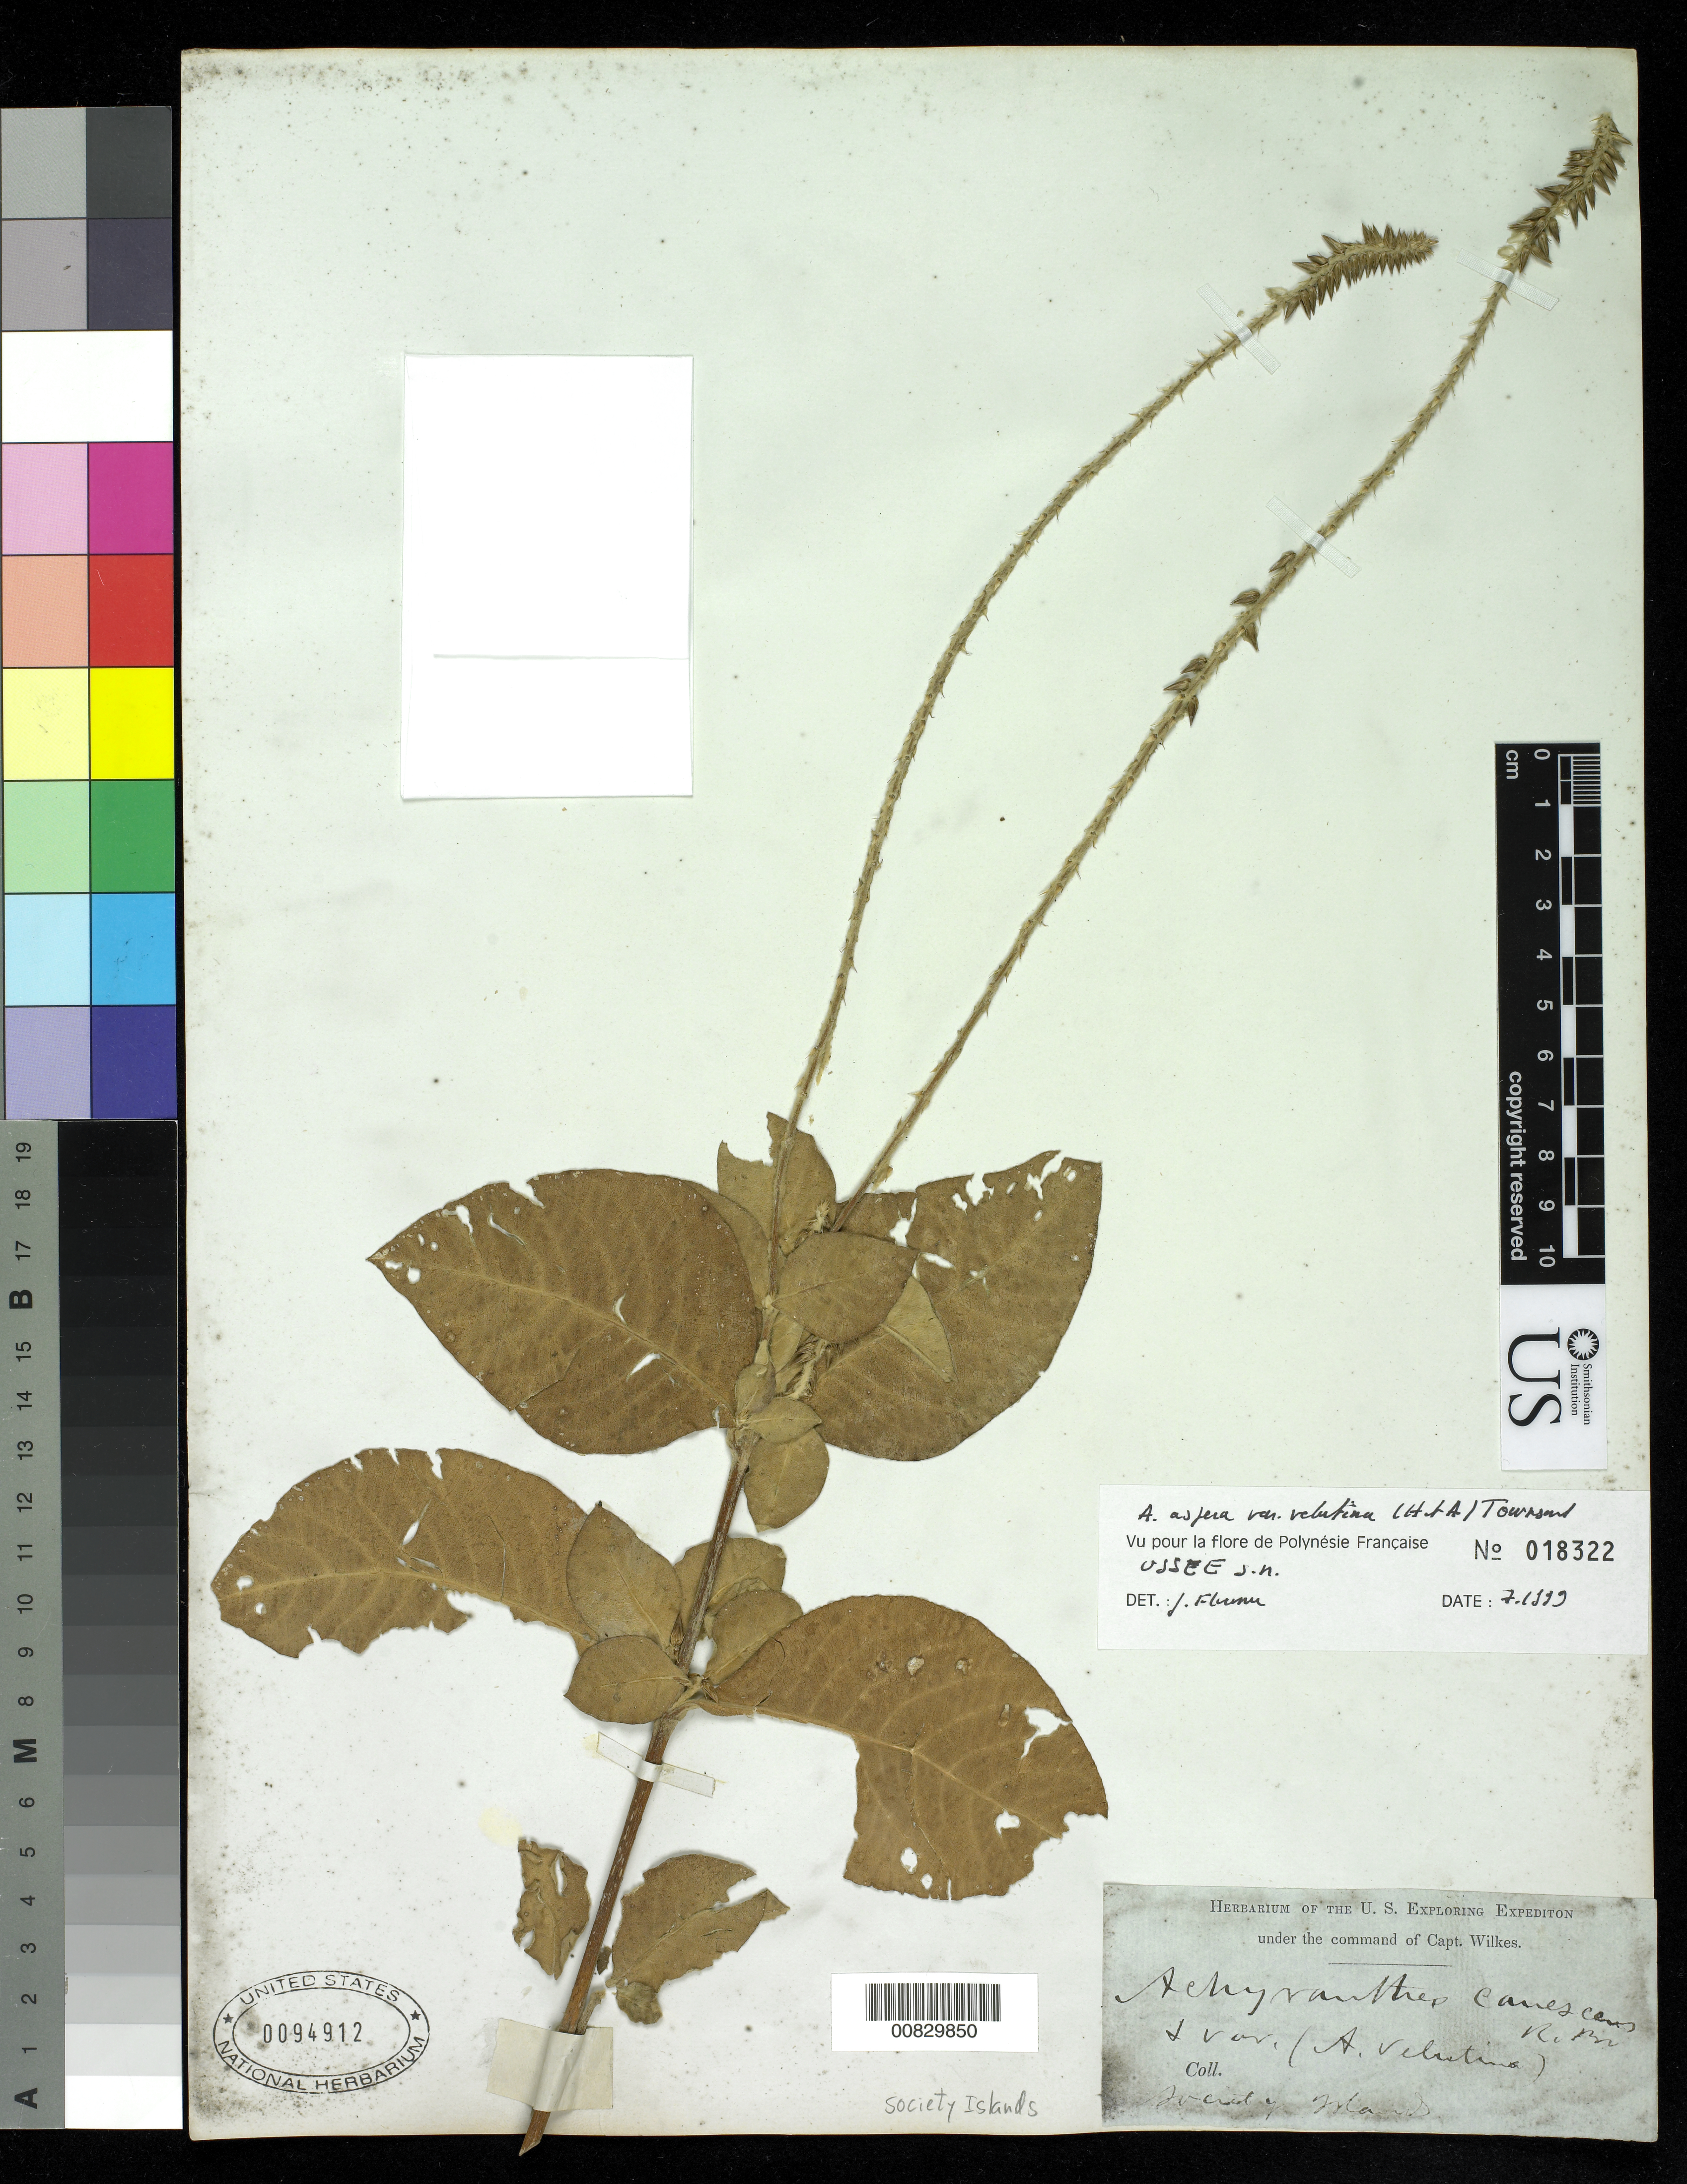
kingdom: Plantae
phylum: Tracheophyta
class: Magnoliopsida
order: Caryophyllales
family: Amaranthaceae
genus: Achyranthes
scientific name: Achyranthes aspera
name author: L.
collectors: Wilkes Explor. Exped.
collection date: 1838/1842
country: French Polynesia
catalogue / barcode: US 94912